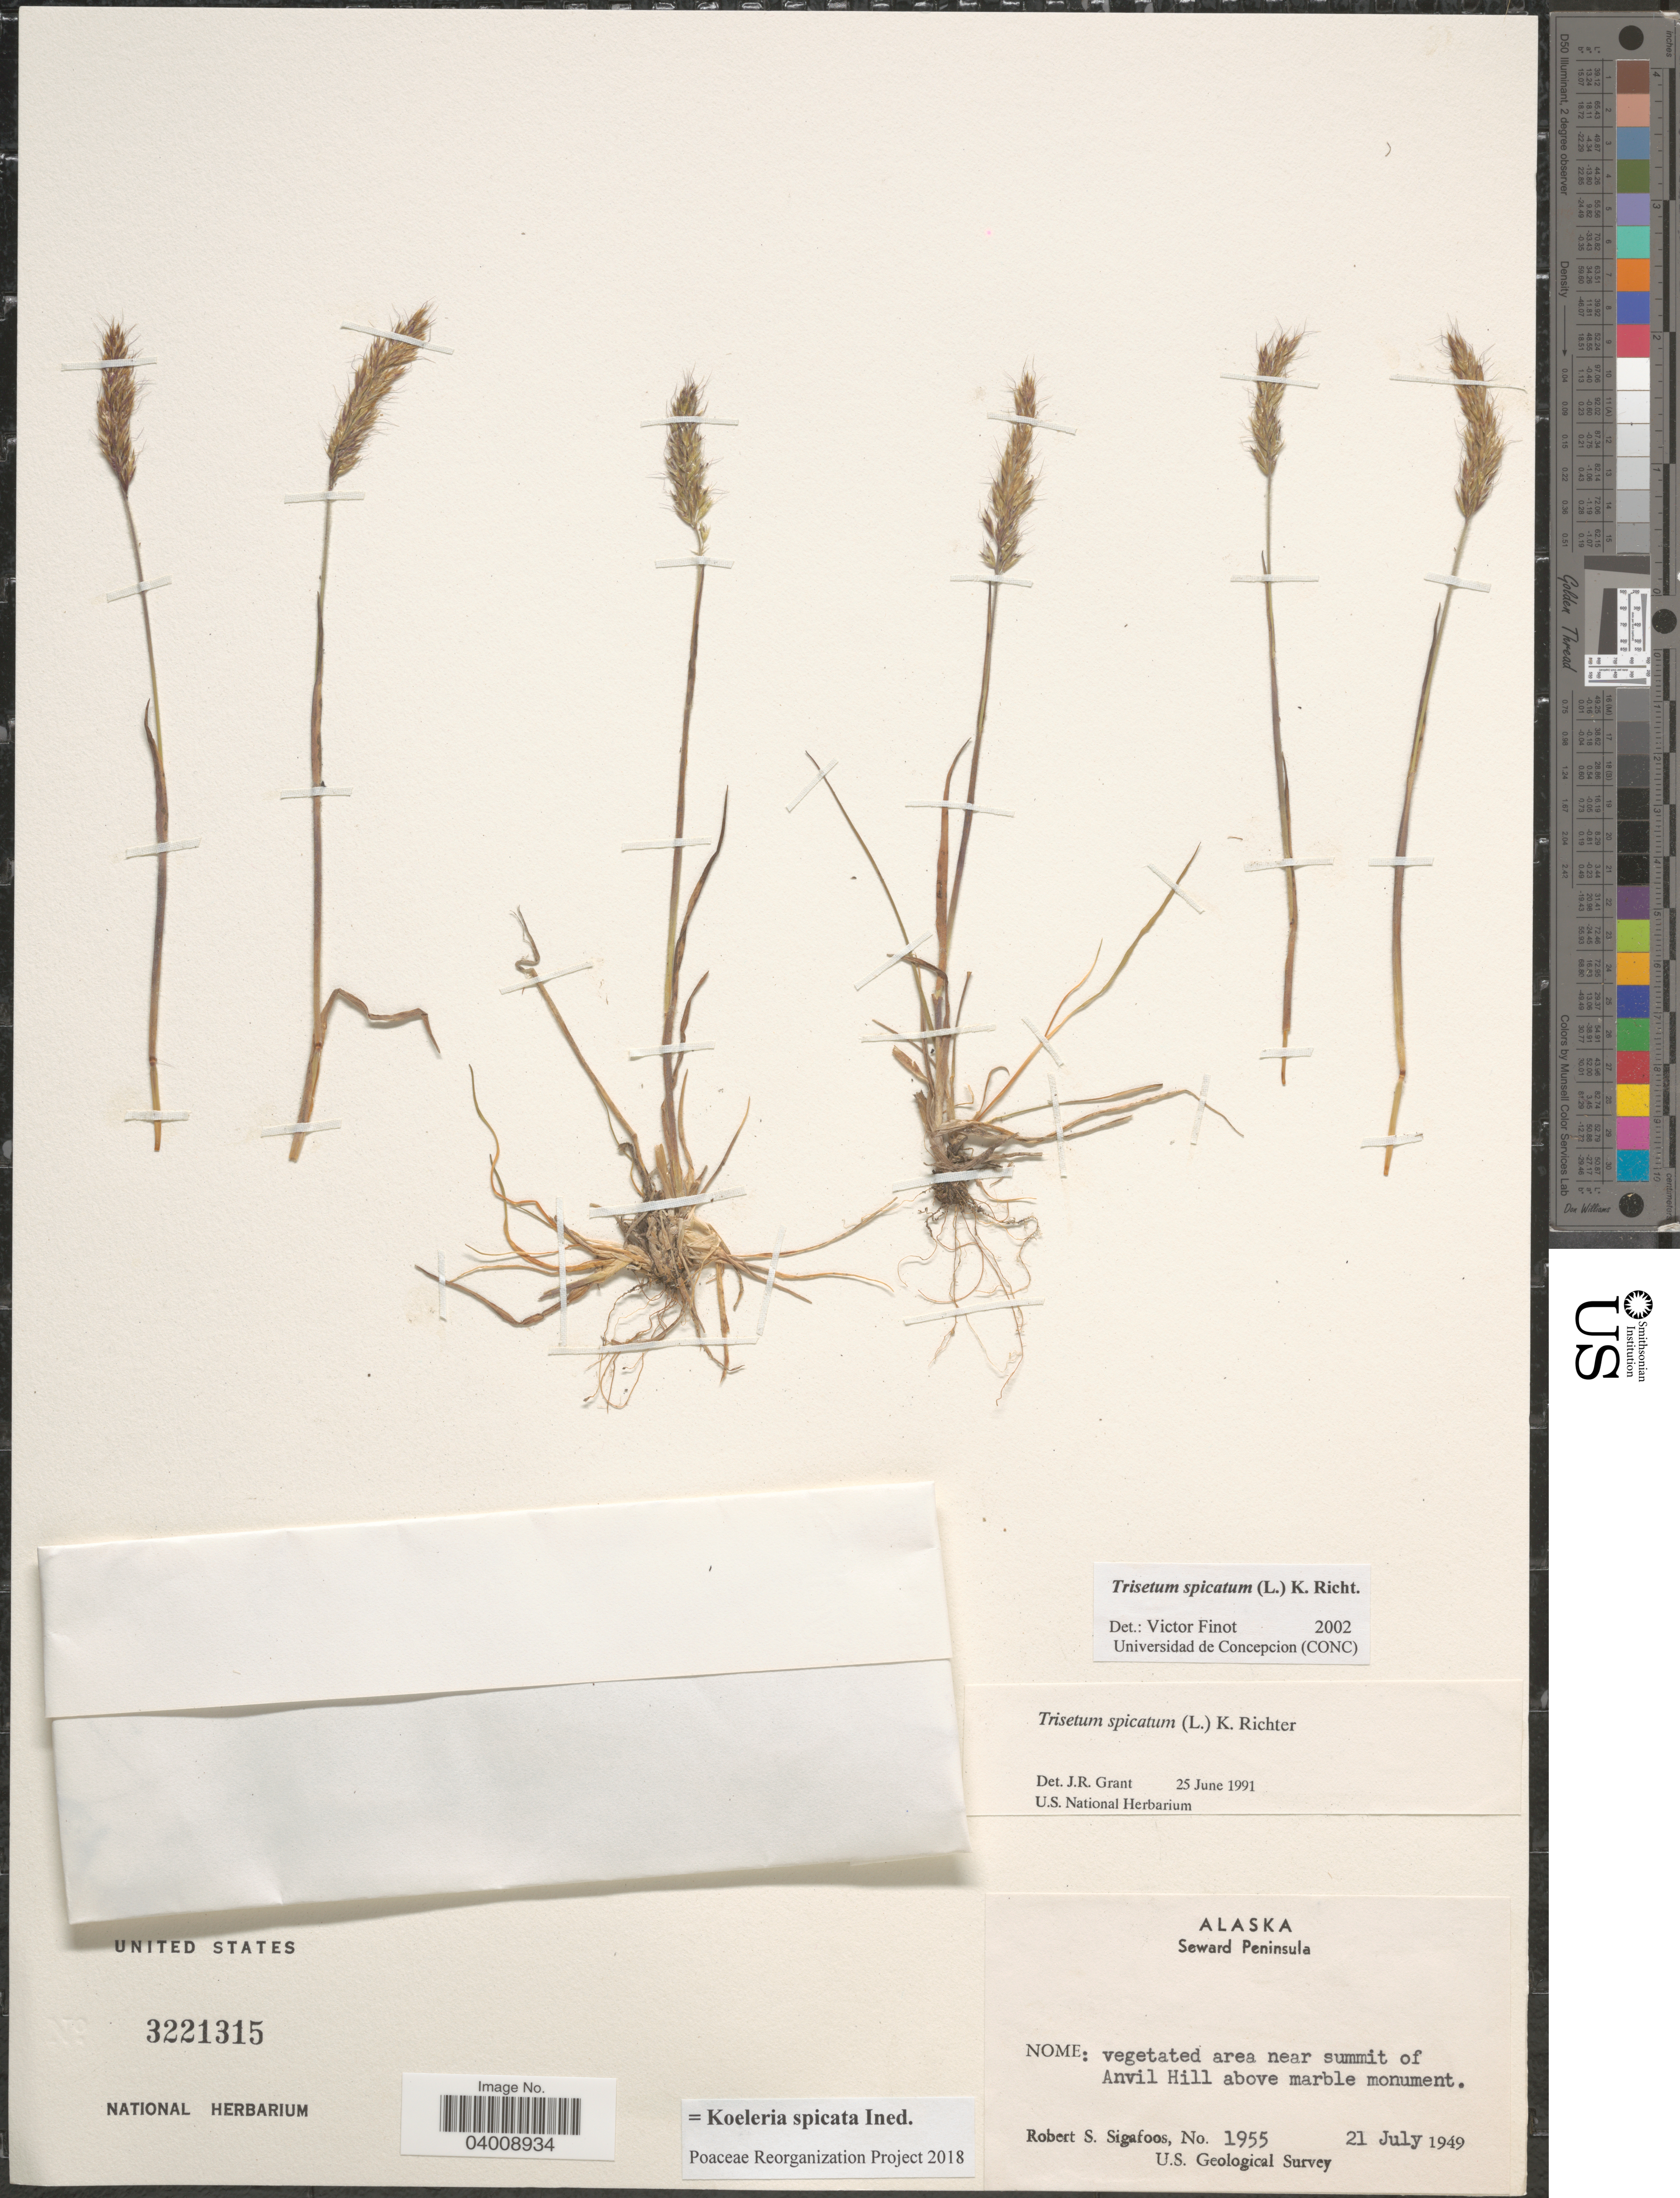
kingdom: Plantae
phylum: Tracheophyta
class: Liliopsida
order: Poales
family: Poaceae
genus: Koeleria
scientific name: Koeleria spicata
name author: (L.) Barberá et al.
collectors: R. Sigafoos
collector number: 1955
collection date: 1949-07-21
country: United States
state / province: Alaska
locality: Seward Peninsula. Nome: vegetated area near summit of Anvil Hill above marble monument.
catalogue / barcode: US 3221315